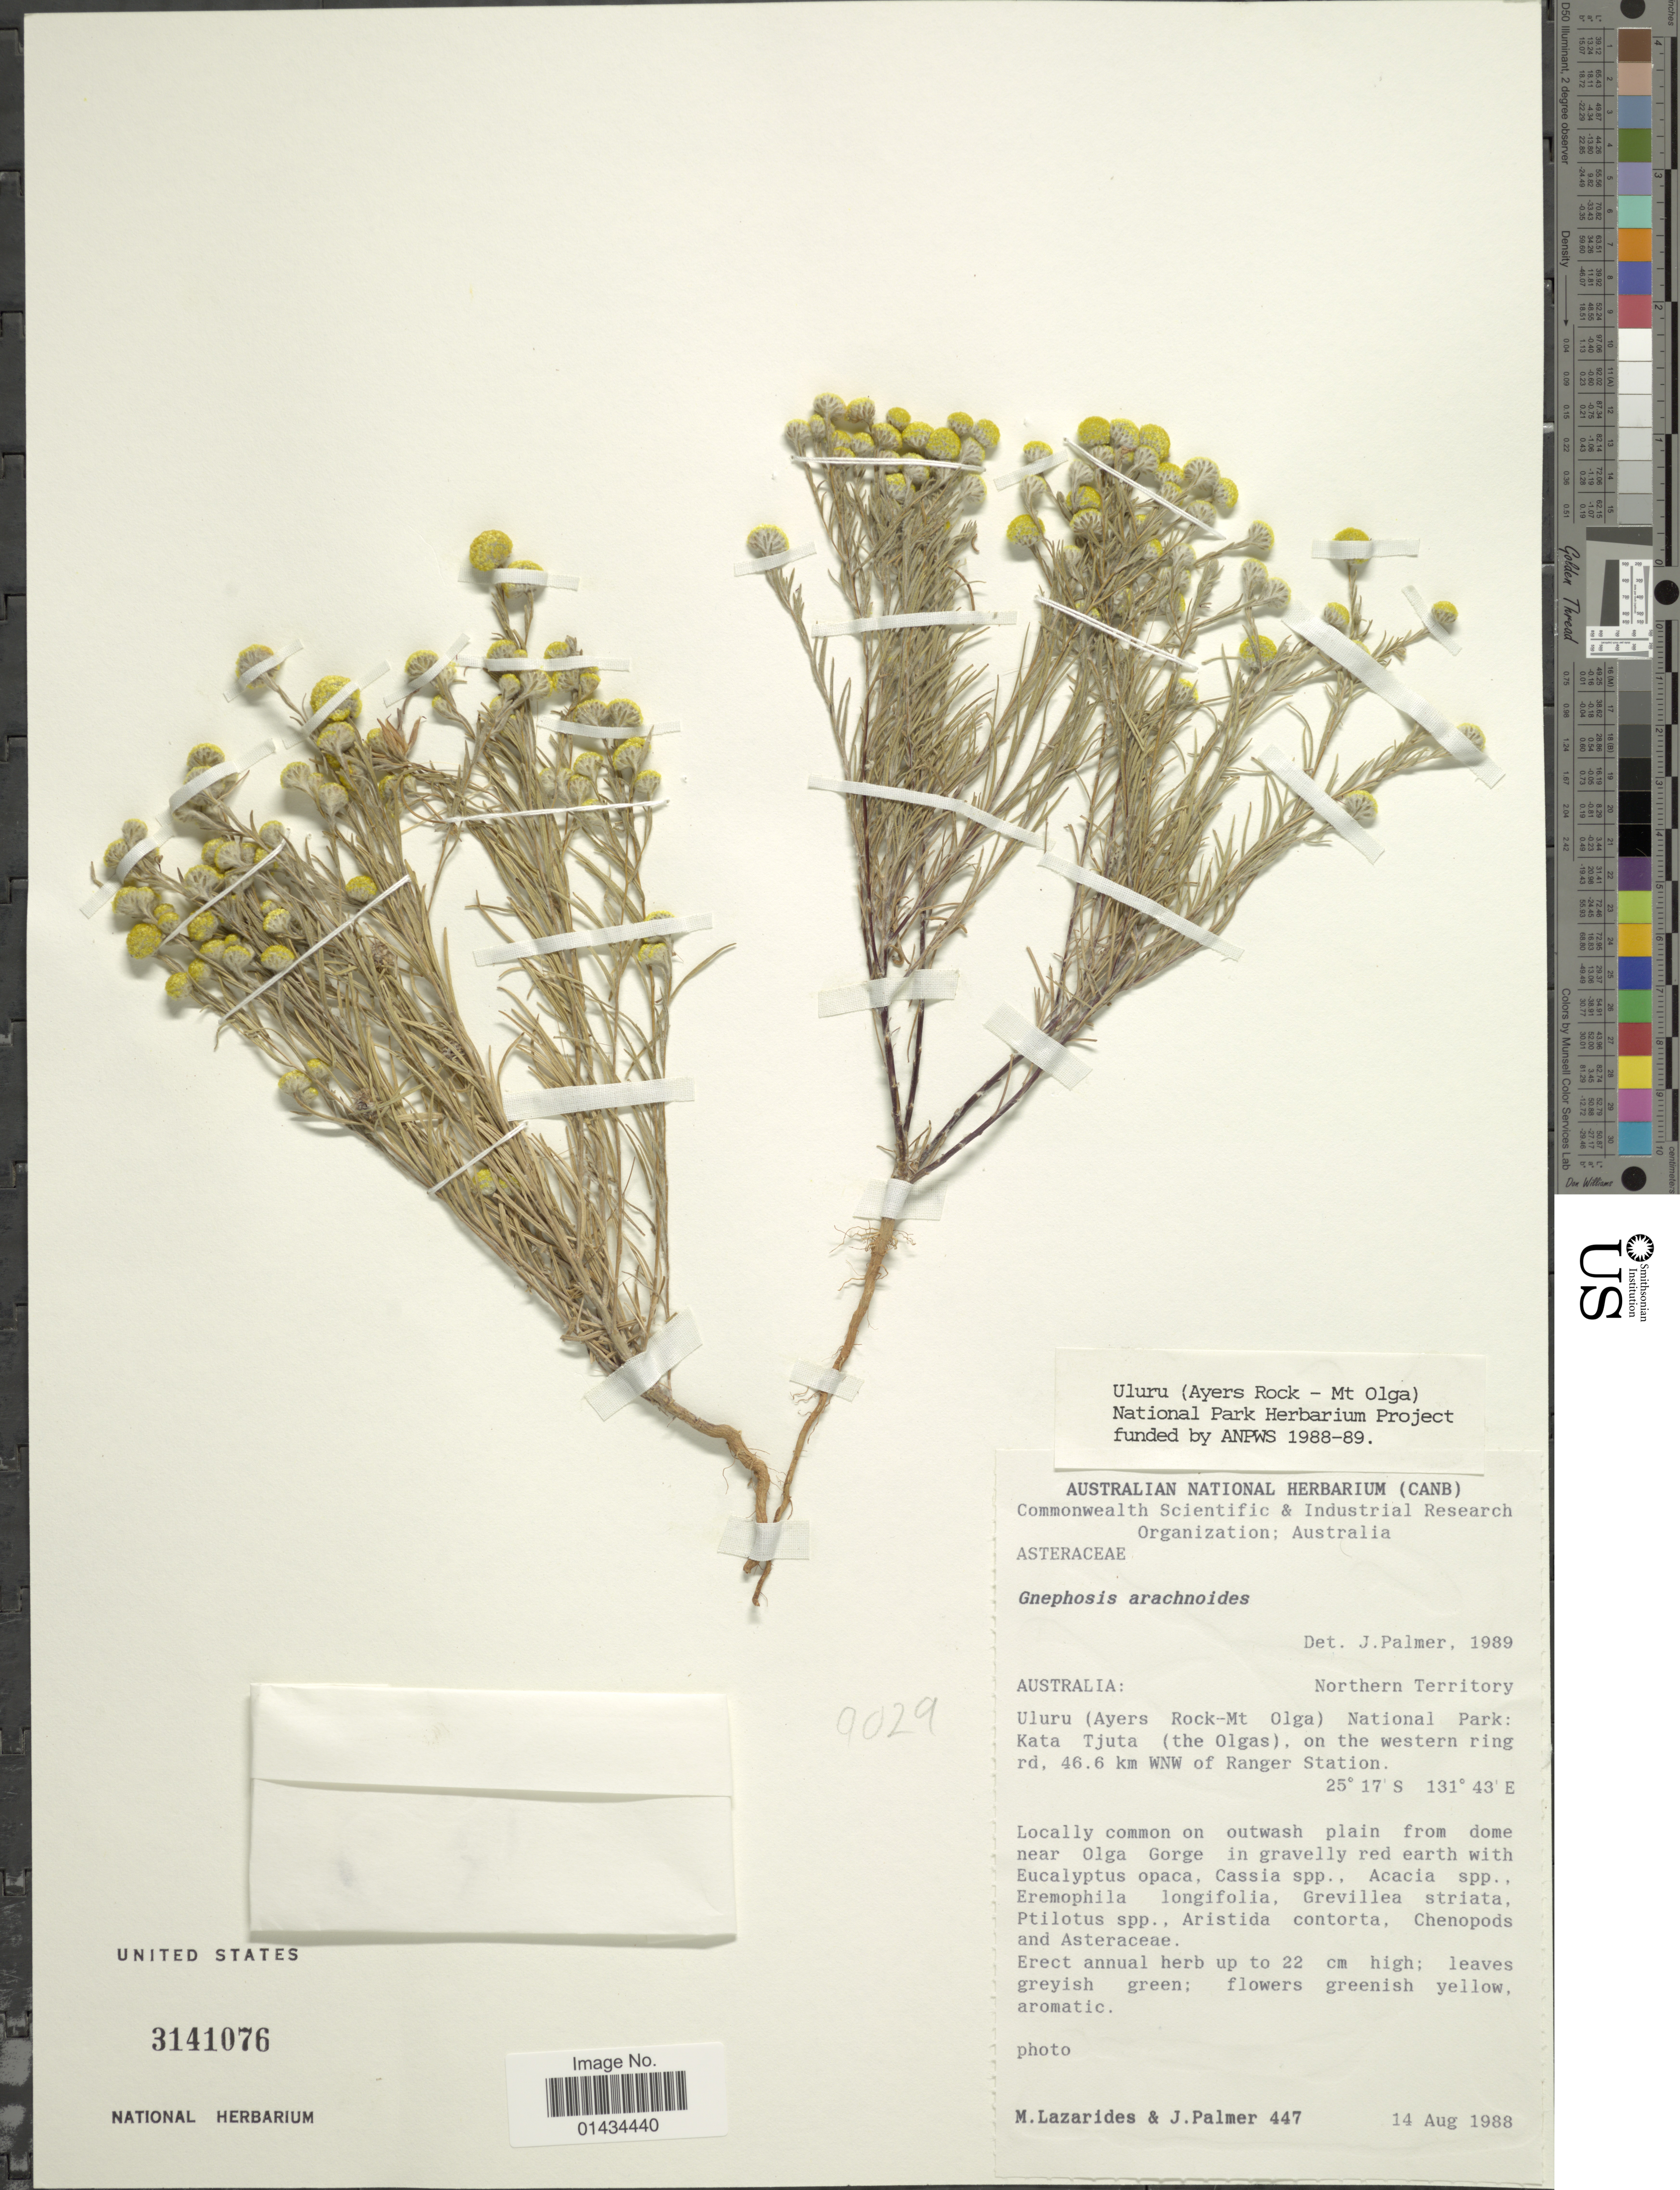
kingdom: Plantae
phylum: Tracheophyta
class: Magnoliopsida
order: Asterales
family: Asteraceae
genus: Gnephosis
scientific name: Gnephosis arachnoidea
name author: Turcz.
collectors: M. Lazarides & J. Palmer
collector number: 447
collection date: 1988-08-14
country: Australia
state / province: Northern Territory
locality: Ulurya (Ayers Rock-Mt Olga) National Park: kata Tjuta (the Olgas), on the western ring rd. 46.6 km WNW of Ranger Station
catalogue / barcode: US 3141076